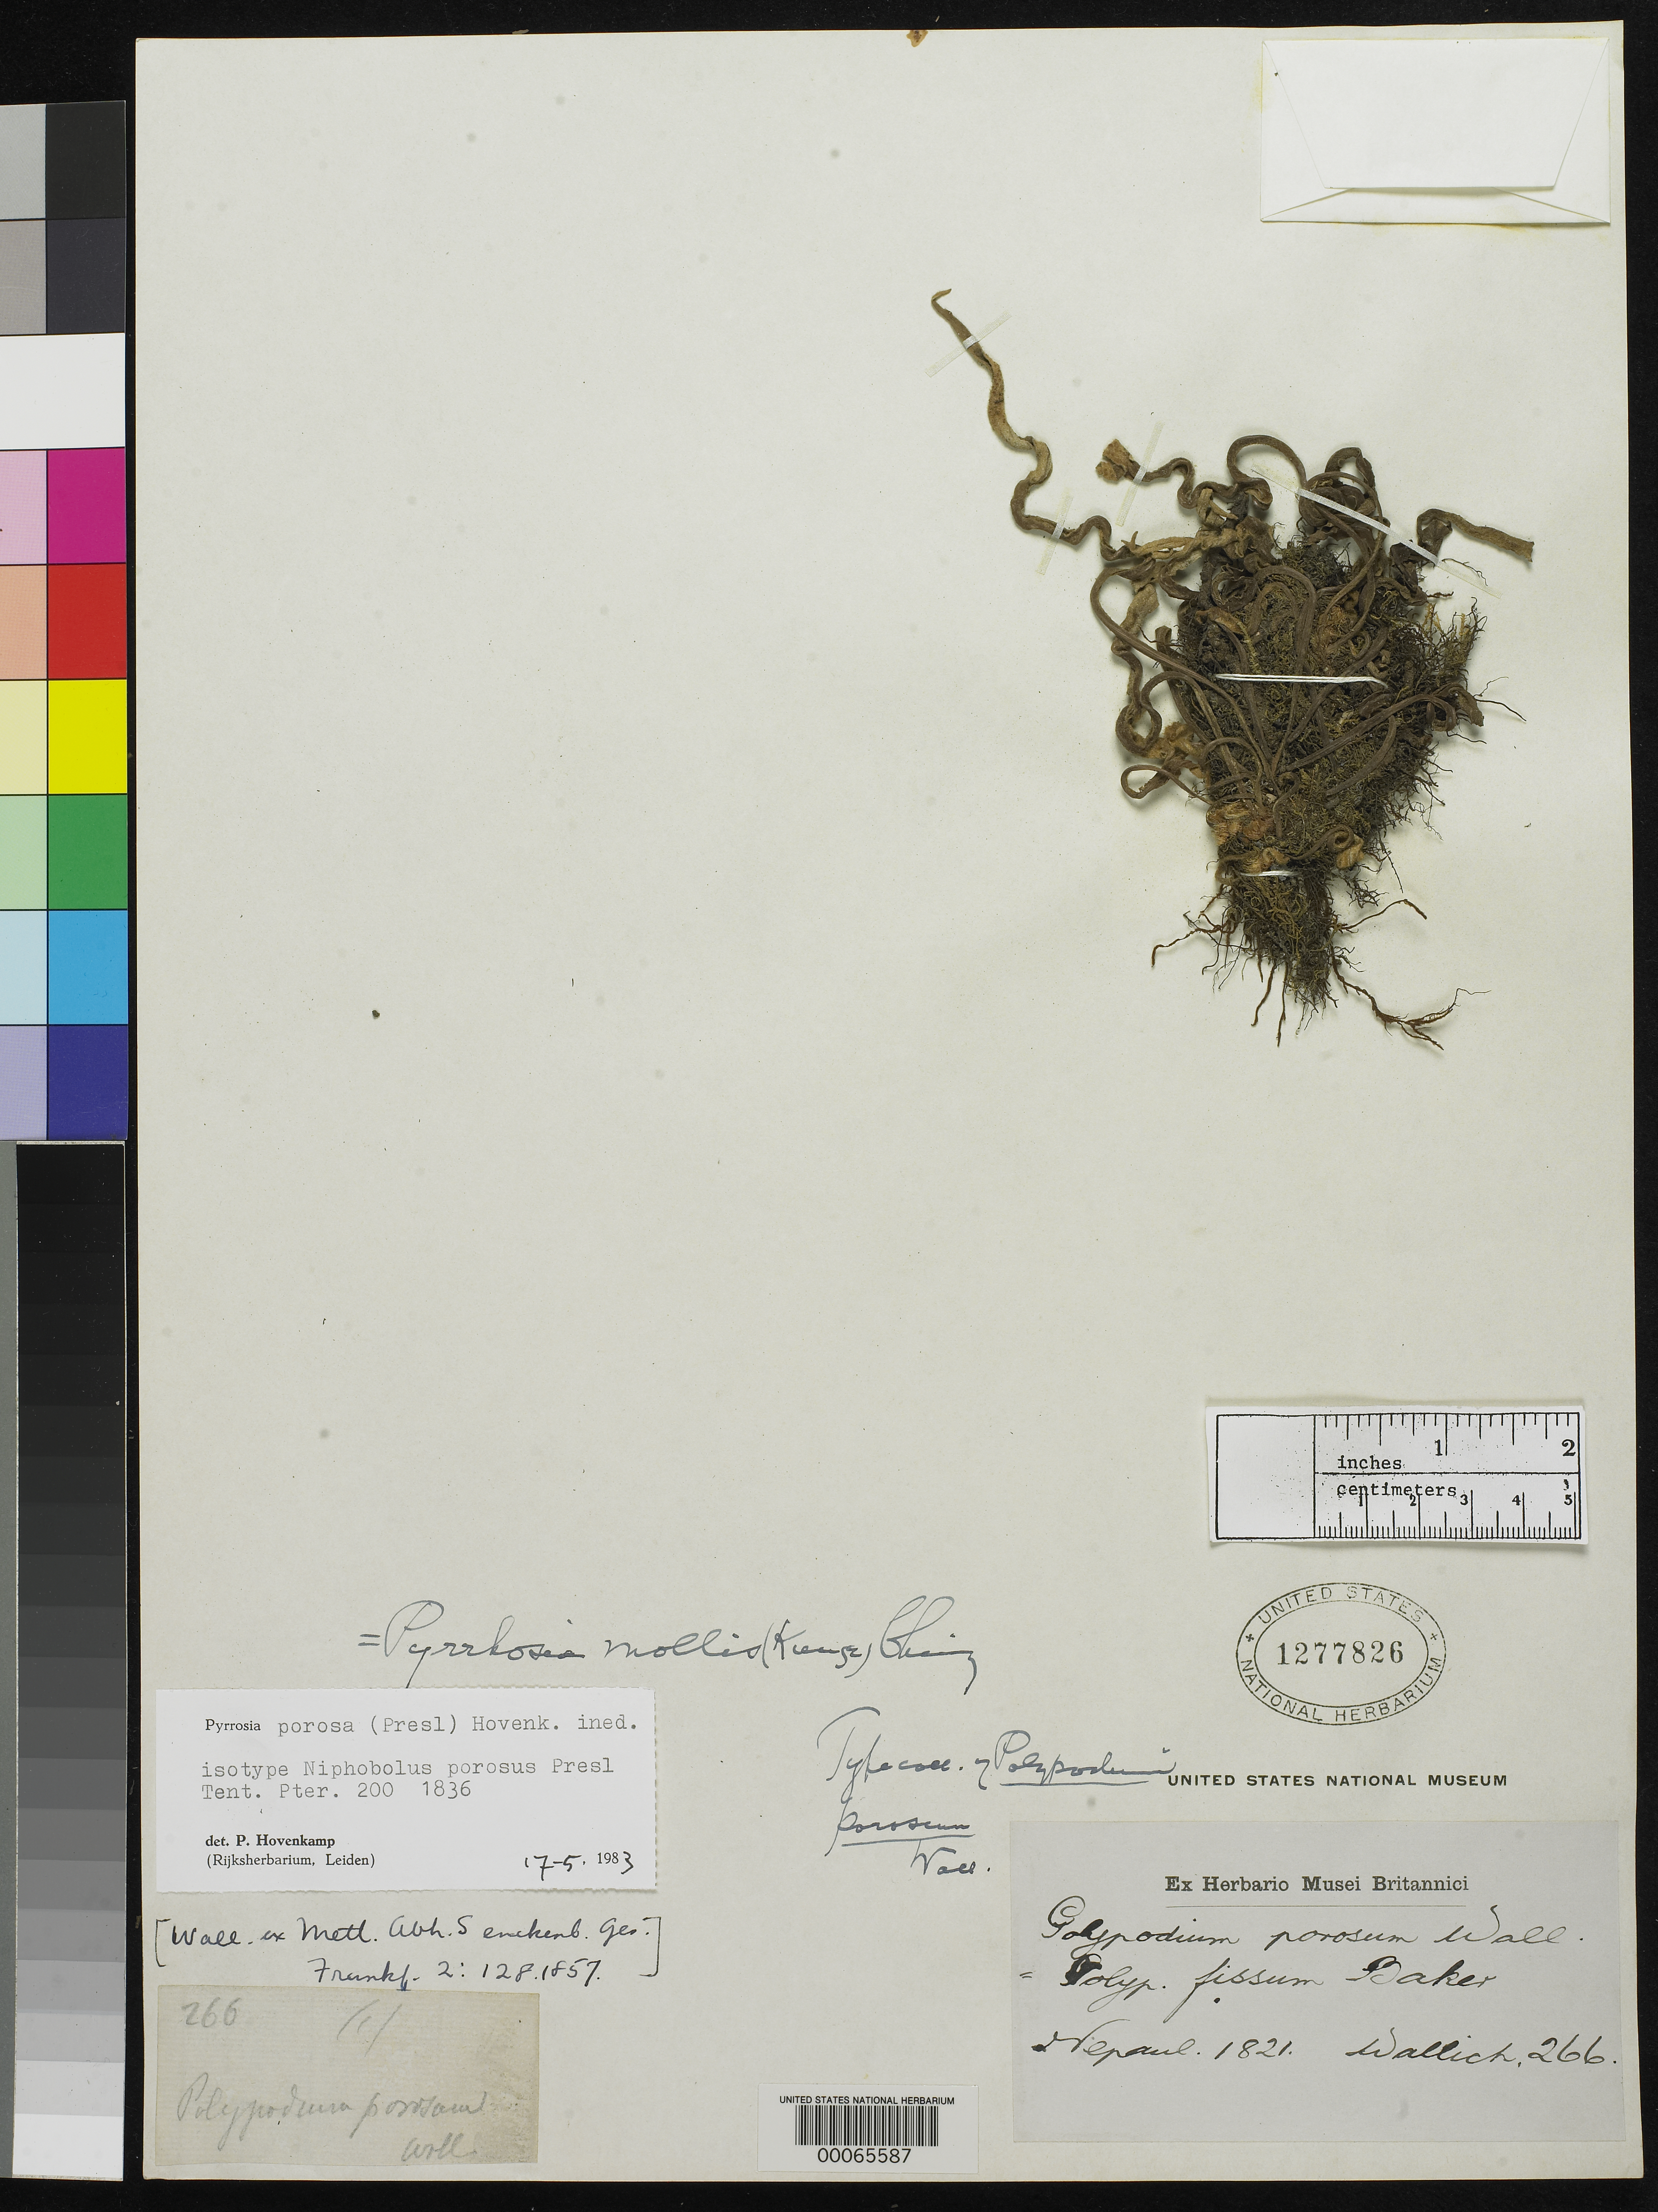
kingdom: Plantae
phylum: Tracheophyta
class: Polypodiopsida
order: Polypodiales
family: Polypodiaceae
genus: Niphobolus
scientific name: Niphobolus porosus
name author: C. Presl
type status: Isotype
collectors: N. Wallich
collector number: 266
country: Nepal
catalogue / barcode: US 1277826